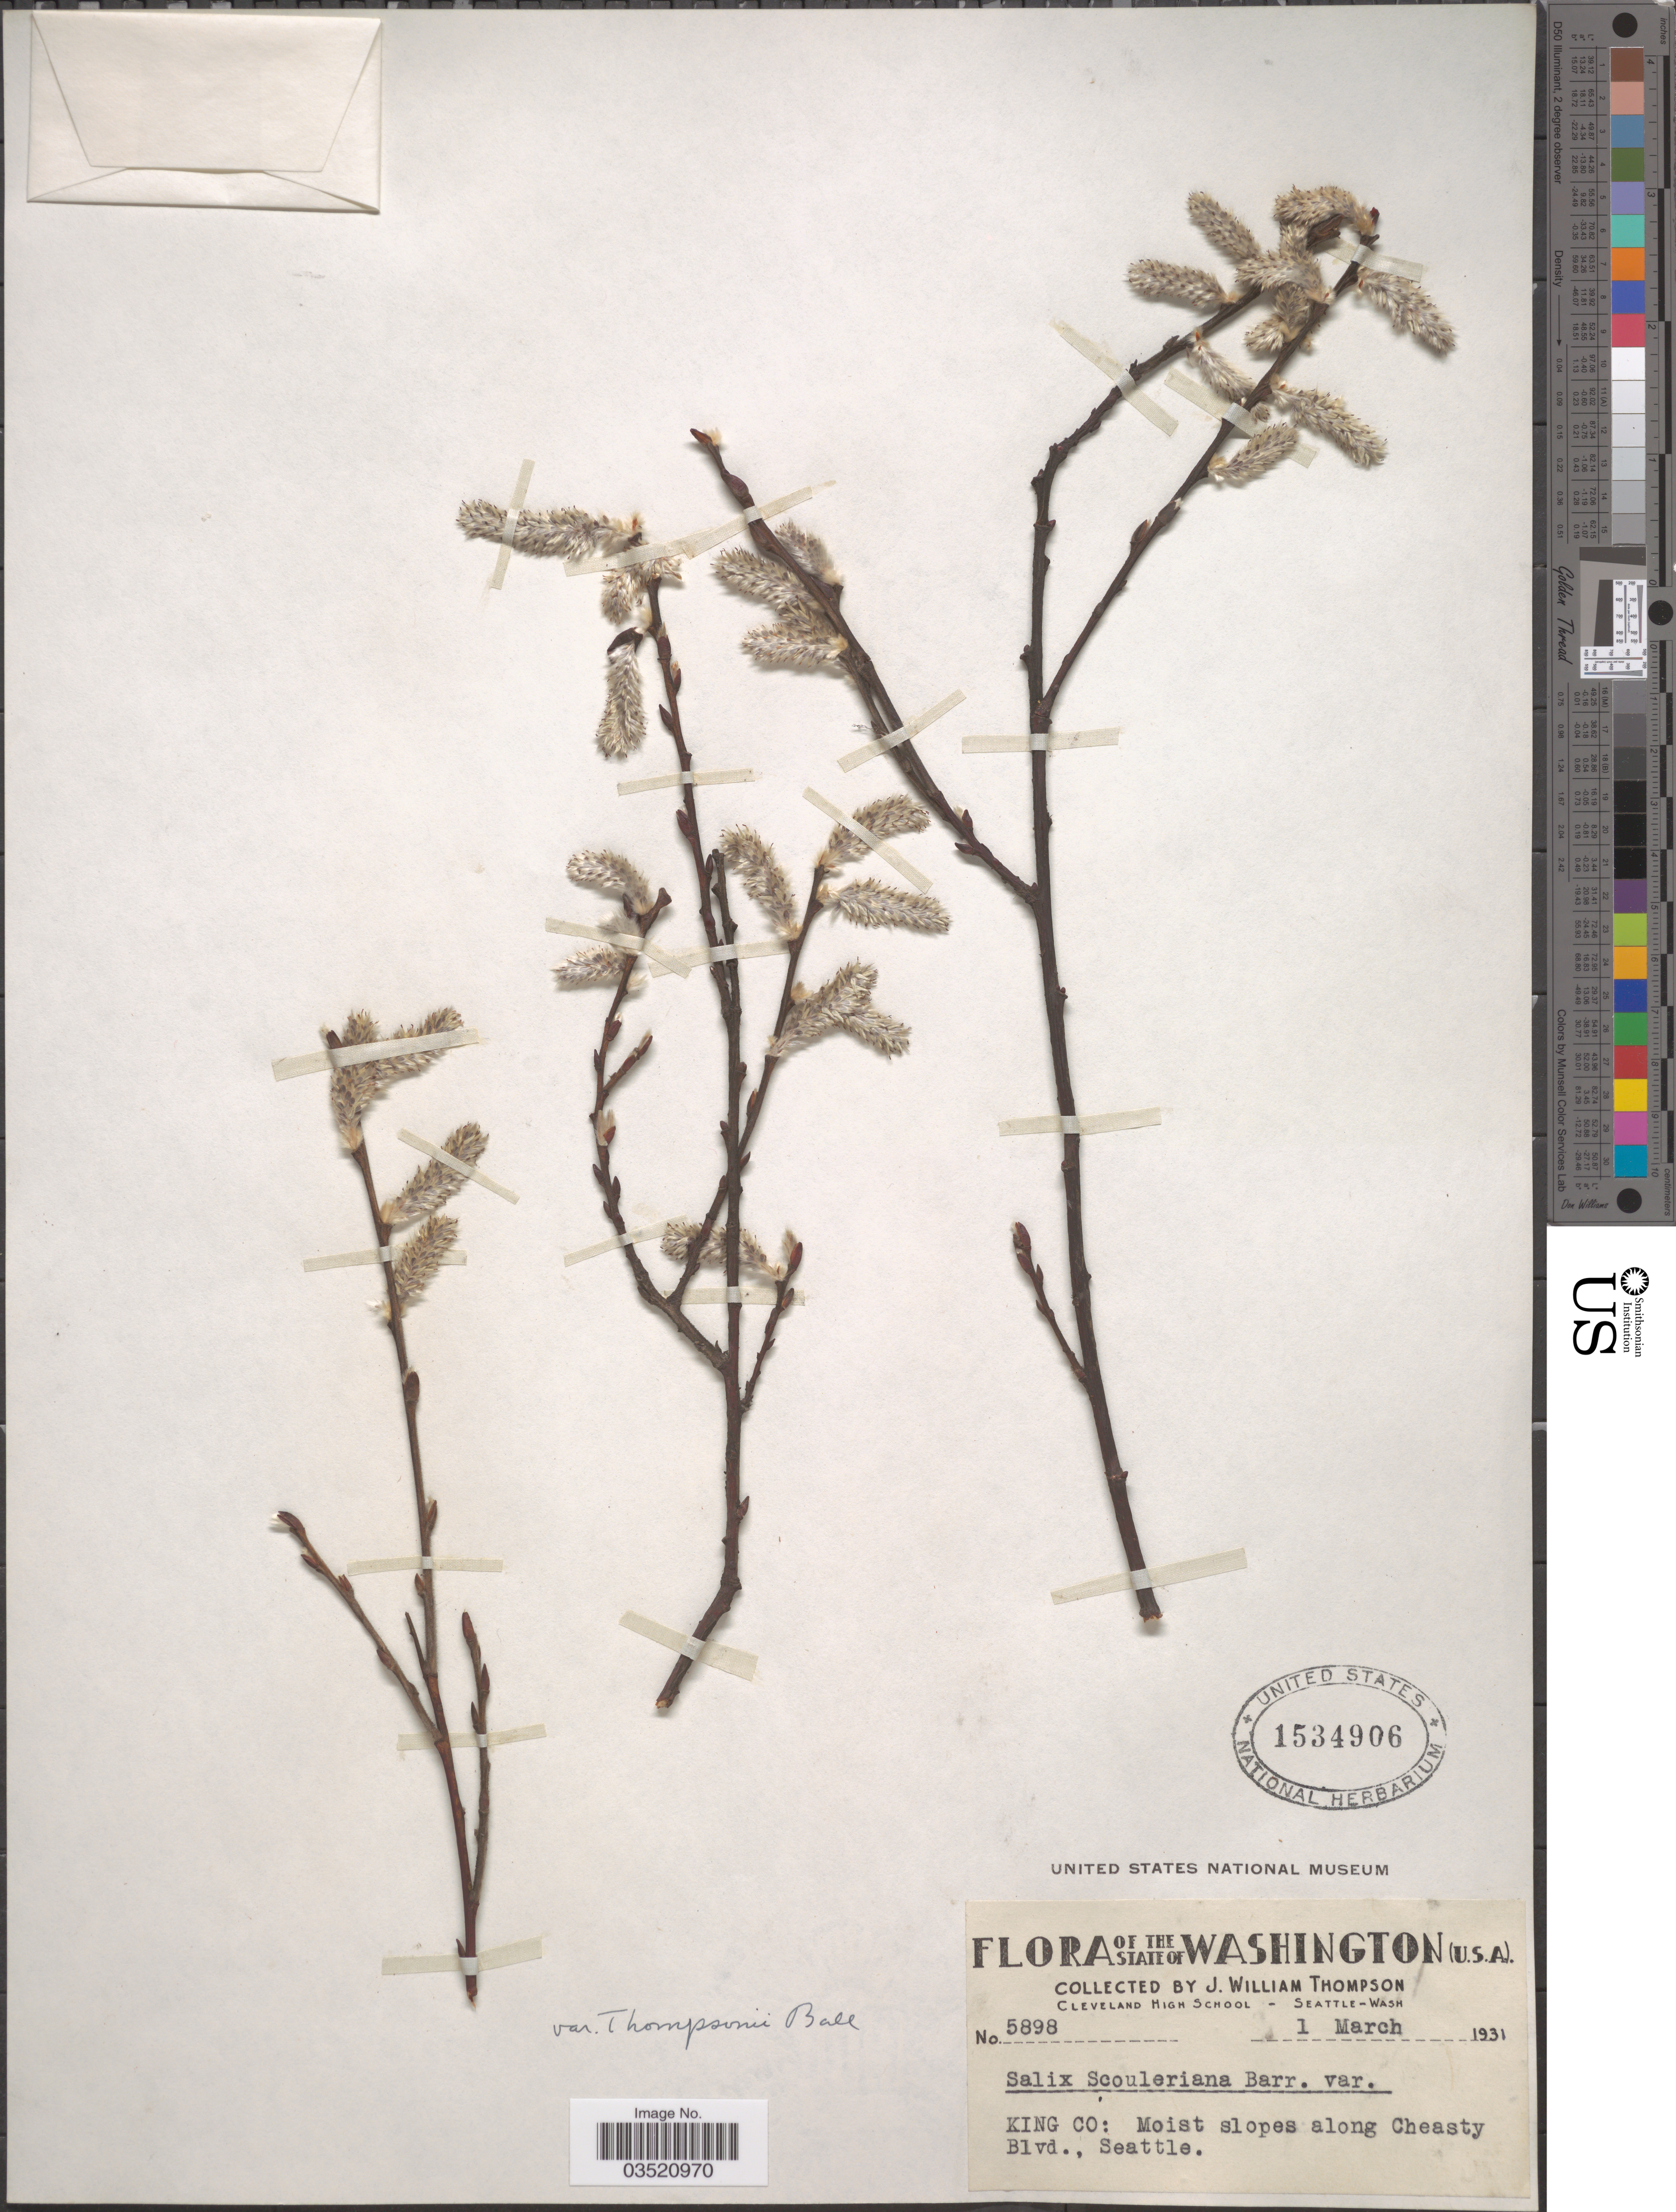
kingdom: Plantae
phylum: Tracheophyta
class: Magnoliopsida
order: Malpighiales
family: Salicaceae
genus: Salix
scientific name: Salix scouleriana var. thompsonii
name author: C.R. Ball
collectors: J. W. Thompson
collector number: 5898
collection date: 1931-03-01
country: United States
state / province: Washington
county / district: King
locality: King Co: Moist slopes along Cheasty Blvd., Seattle.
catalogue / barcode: US 1534906